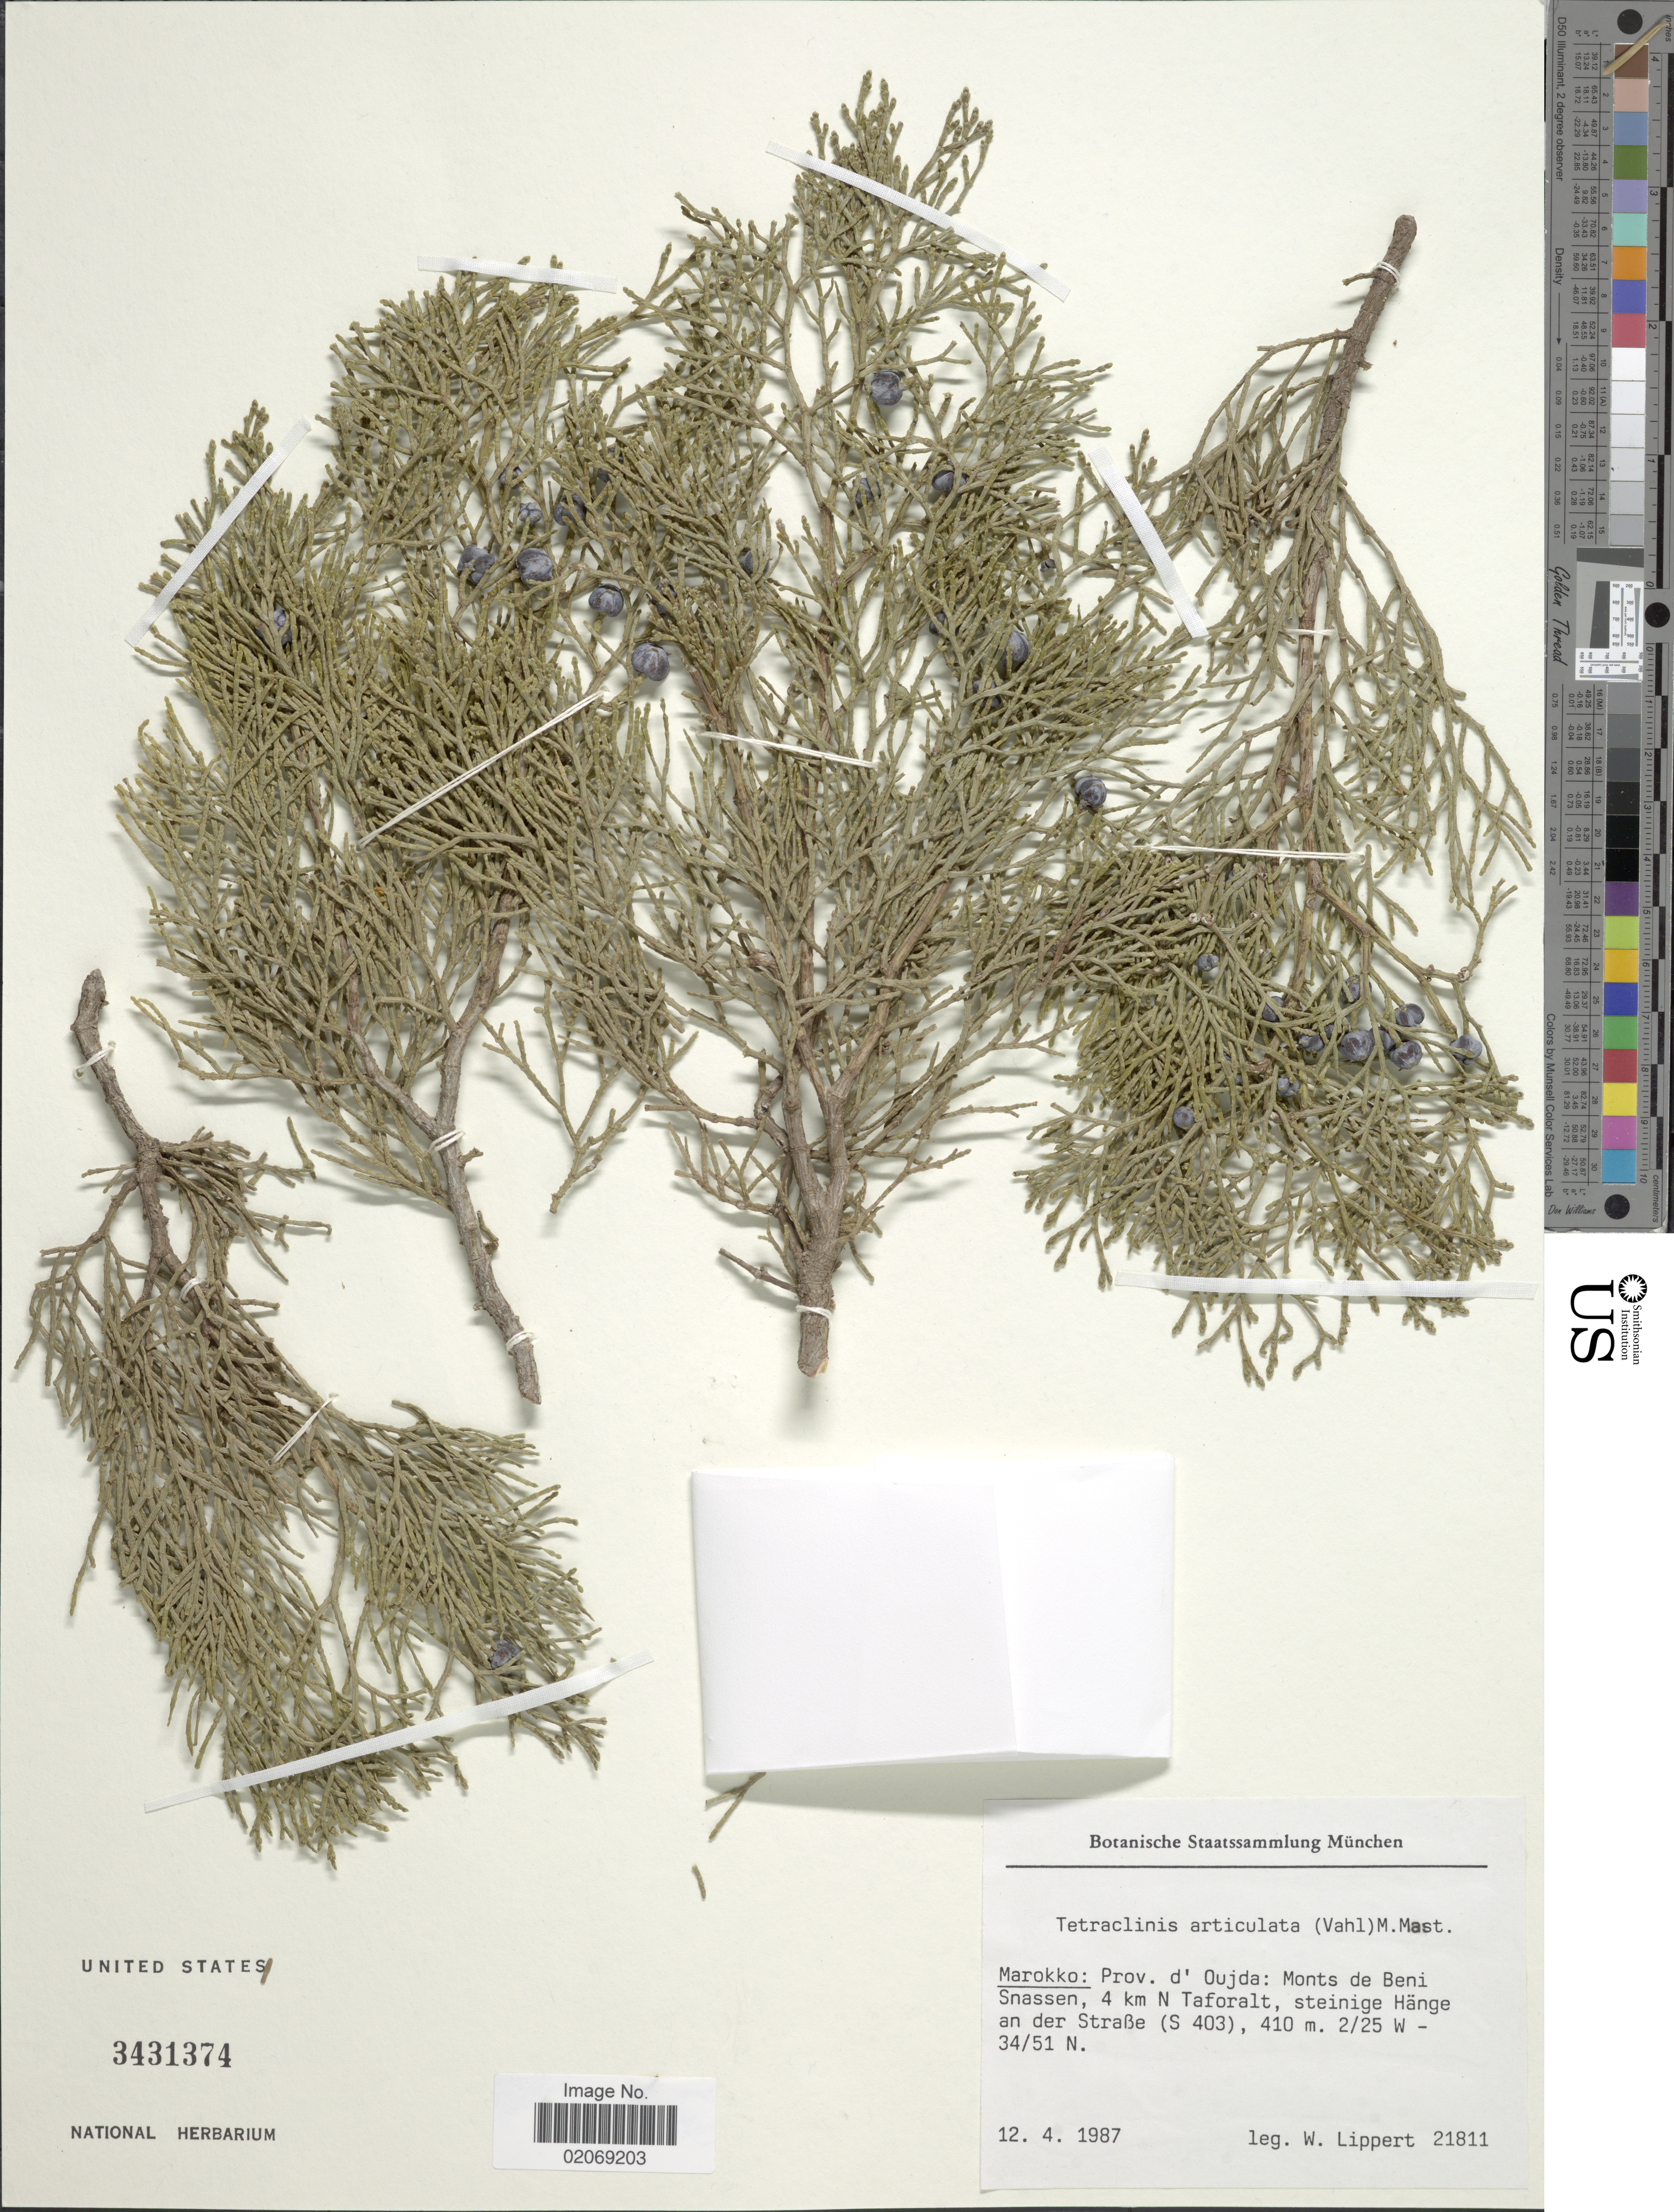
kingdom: Plantae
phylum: Tracheophyta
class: Pinopsida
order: Pinales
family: Cupressaceae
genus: Tetraclinis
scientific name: Tetraclinis articulata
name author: (Vahl) Mast.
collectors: W. Lippert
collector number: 21811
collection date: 1987-04-12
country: Morocco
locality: Prov. d'Oujda: Monts de Beni Snassen, 4 km N Taforalt, steinige Hange an der Straße ( S403)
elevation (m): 410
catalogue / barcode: US 3431374